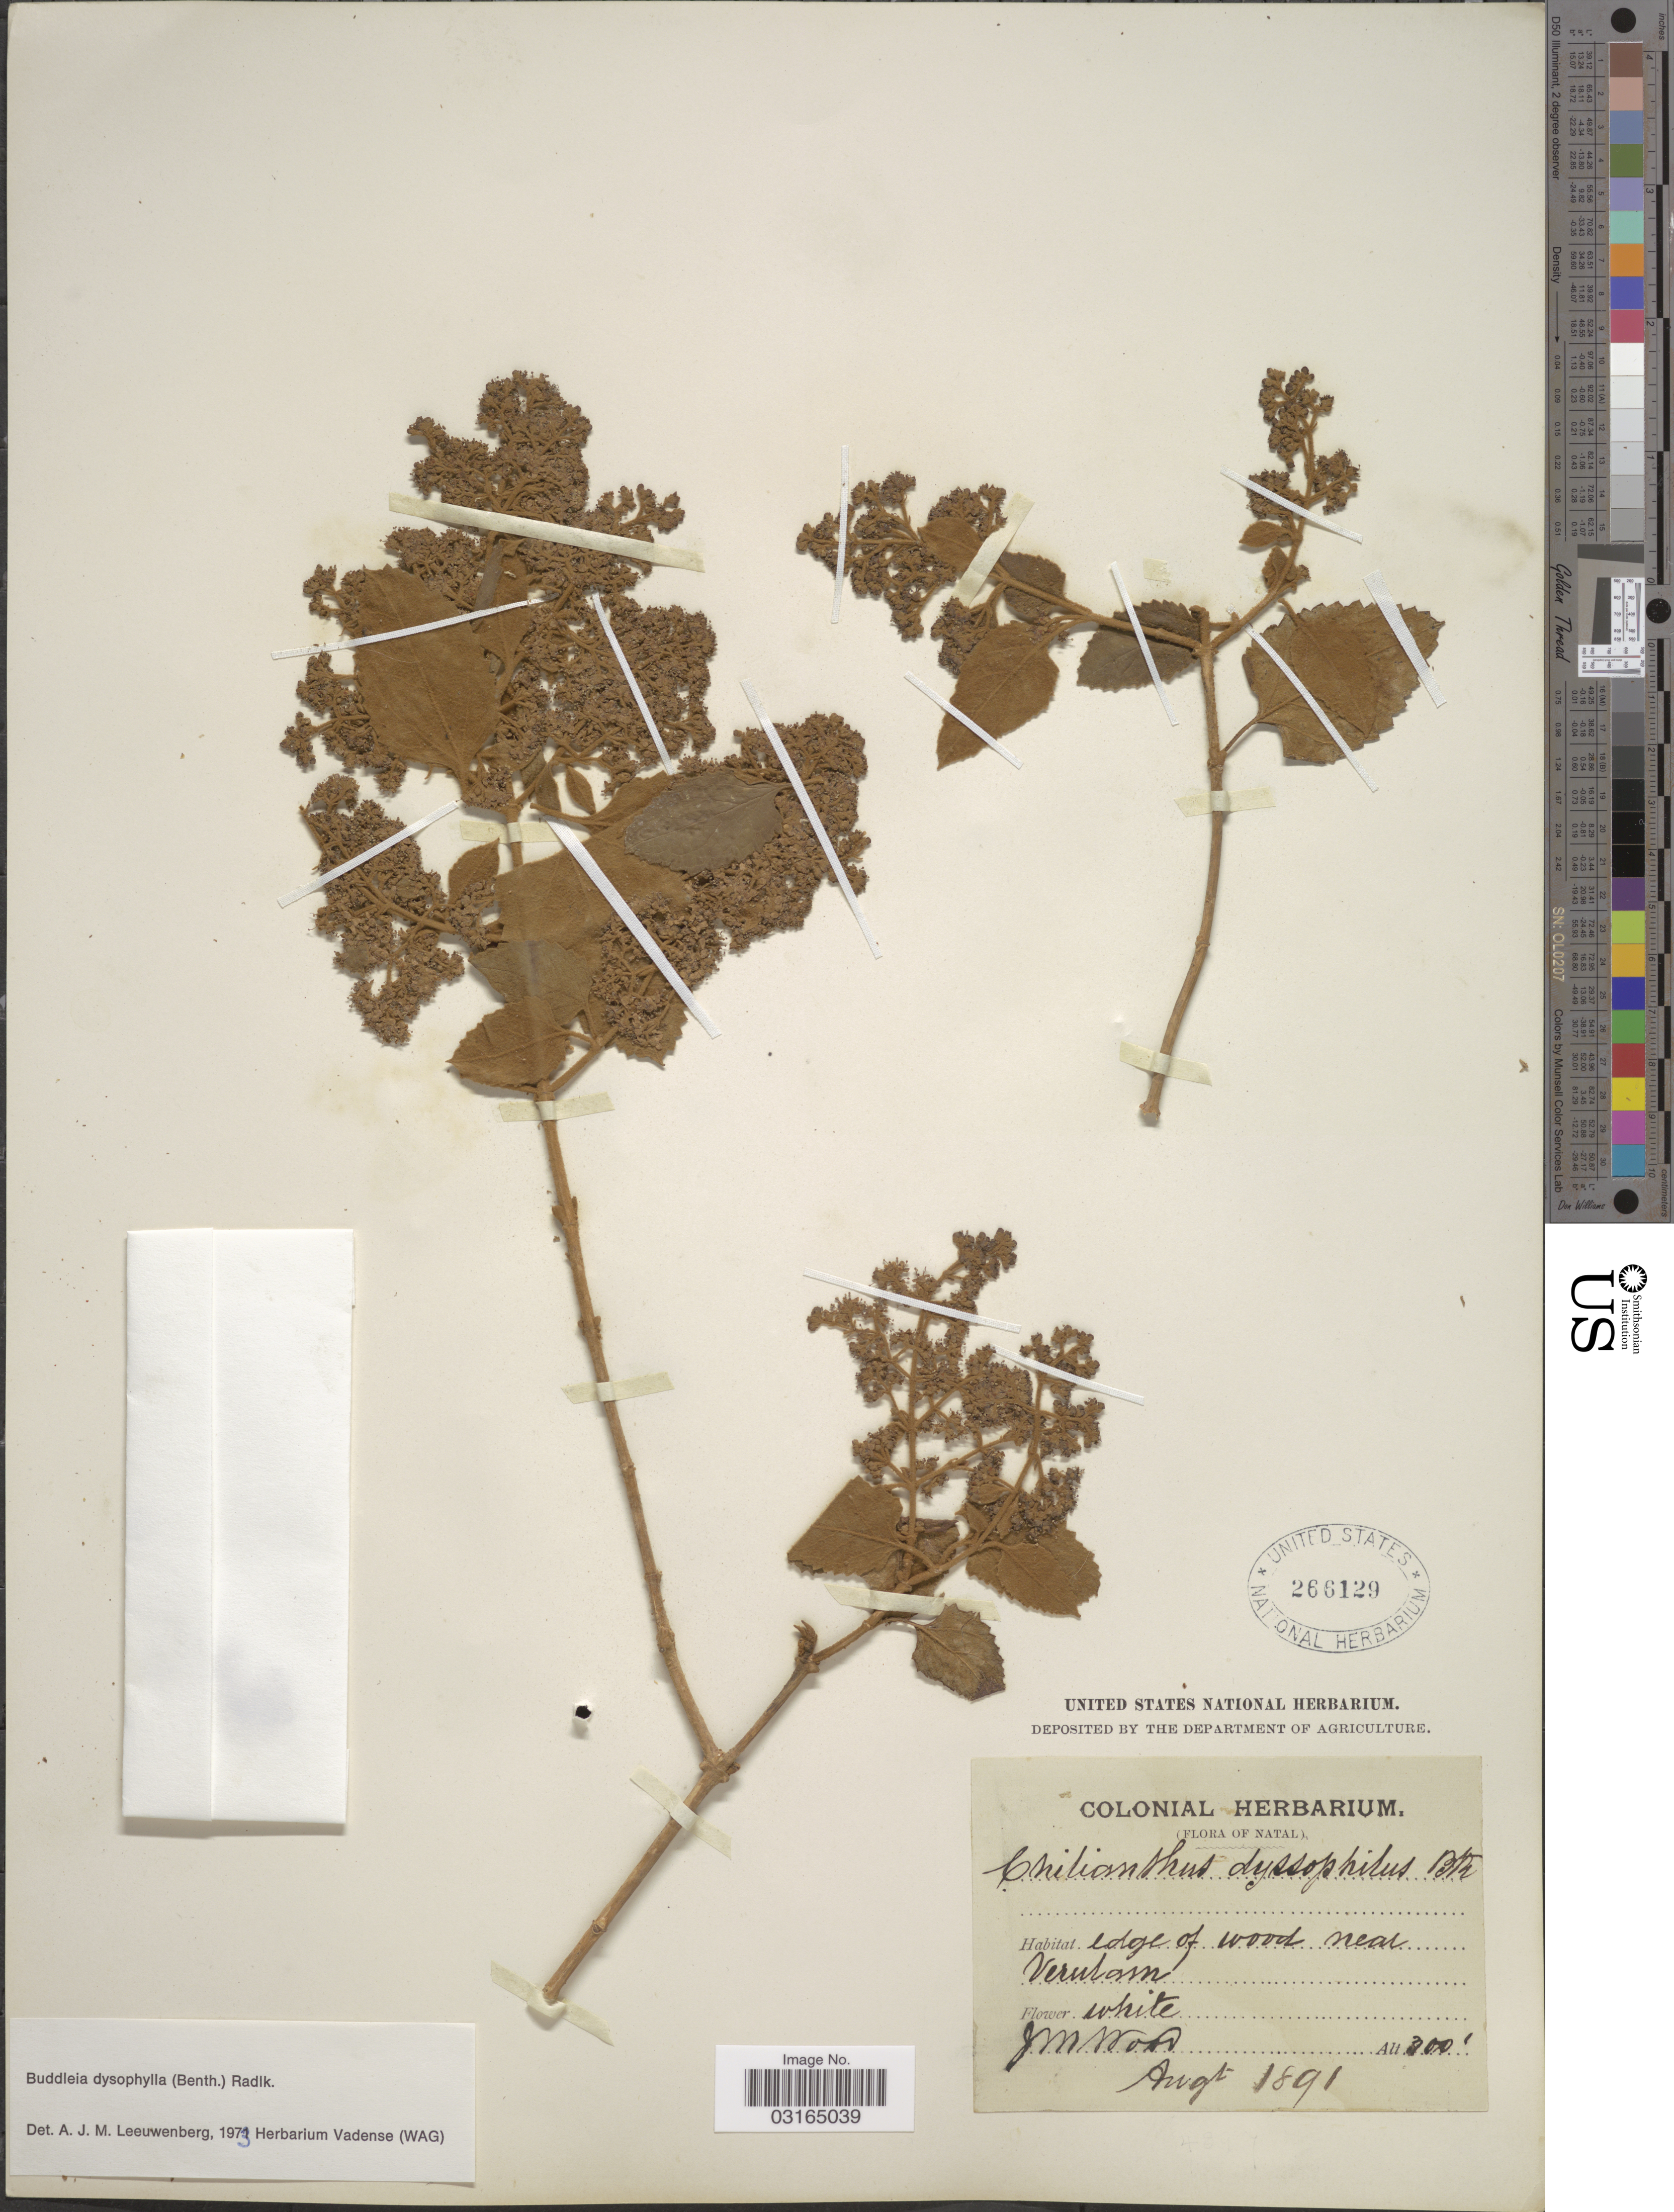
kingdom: Plantae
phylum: Tracheophyta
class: Magnoliopsida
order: Lamiales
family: Scrophulariaceae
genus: Buddleja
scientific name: Buddleja dysophylla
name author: (Benth.) Radlk.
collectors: J. M. Wood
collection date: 1891-08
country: South Africa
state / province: KwaZulu-Natal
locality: Natal. Near Verulam.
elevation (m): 91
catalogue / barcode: US 266129